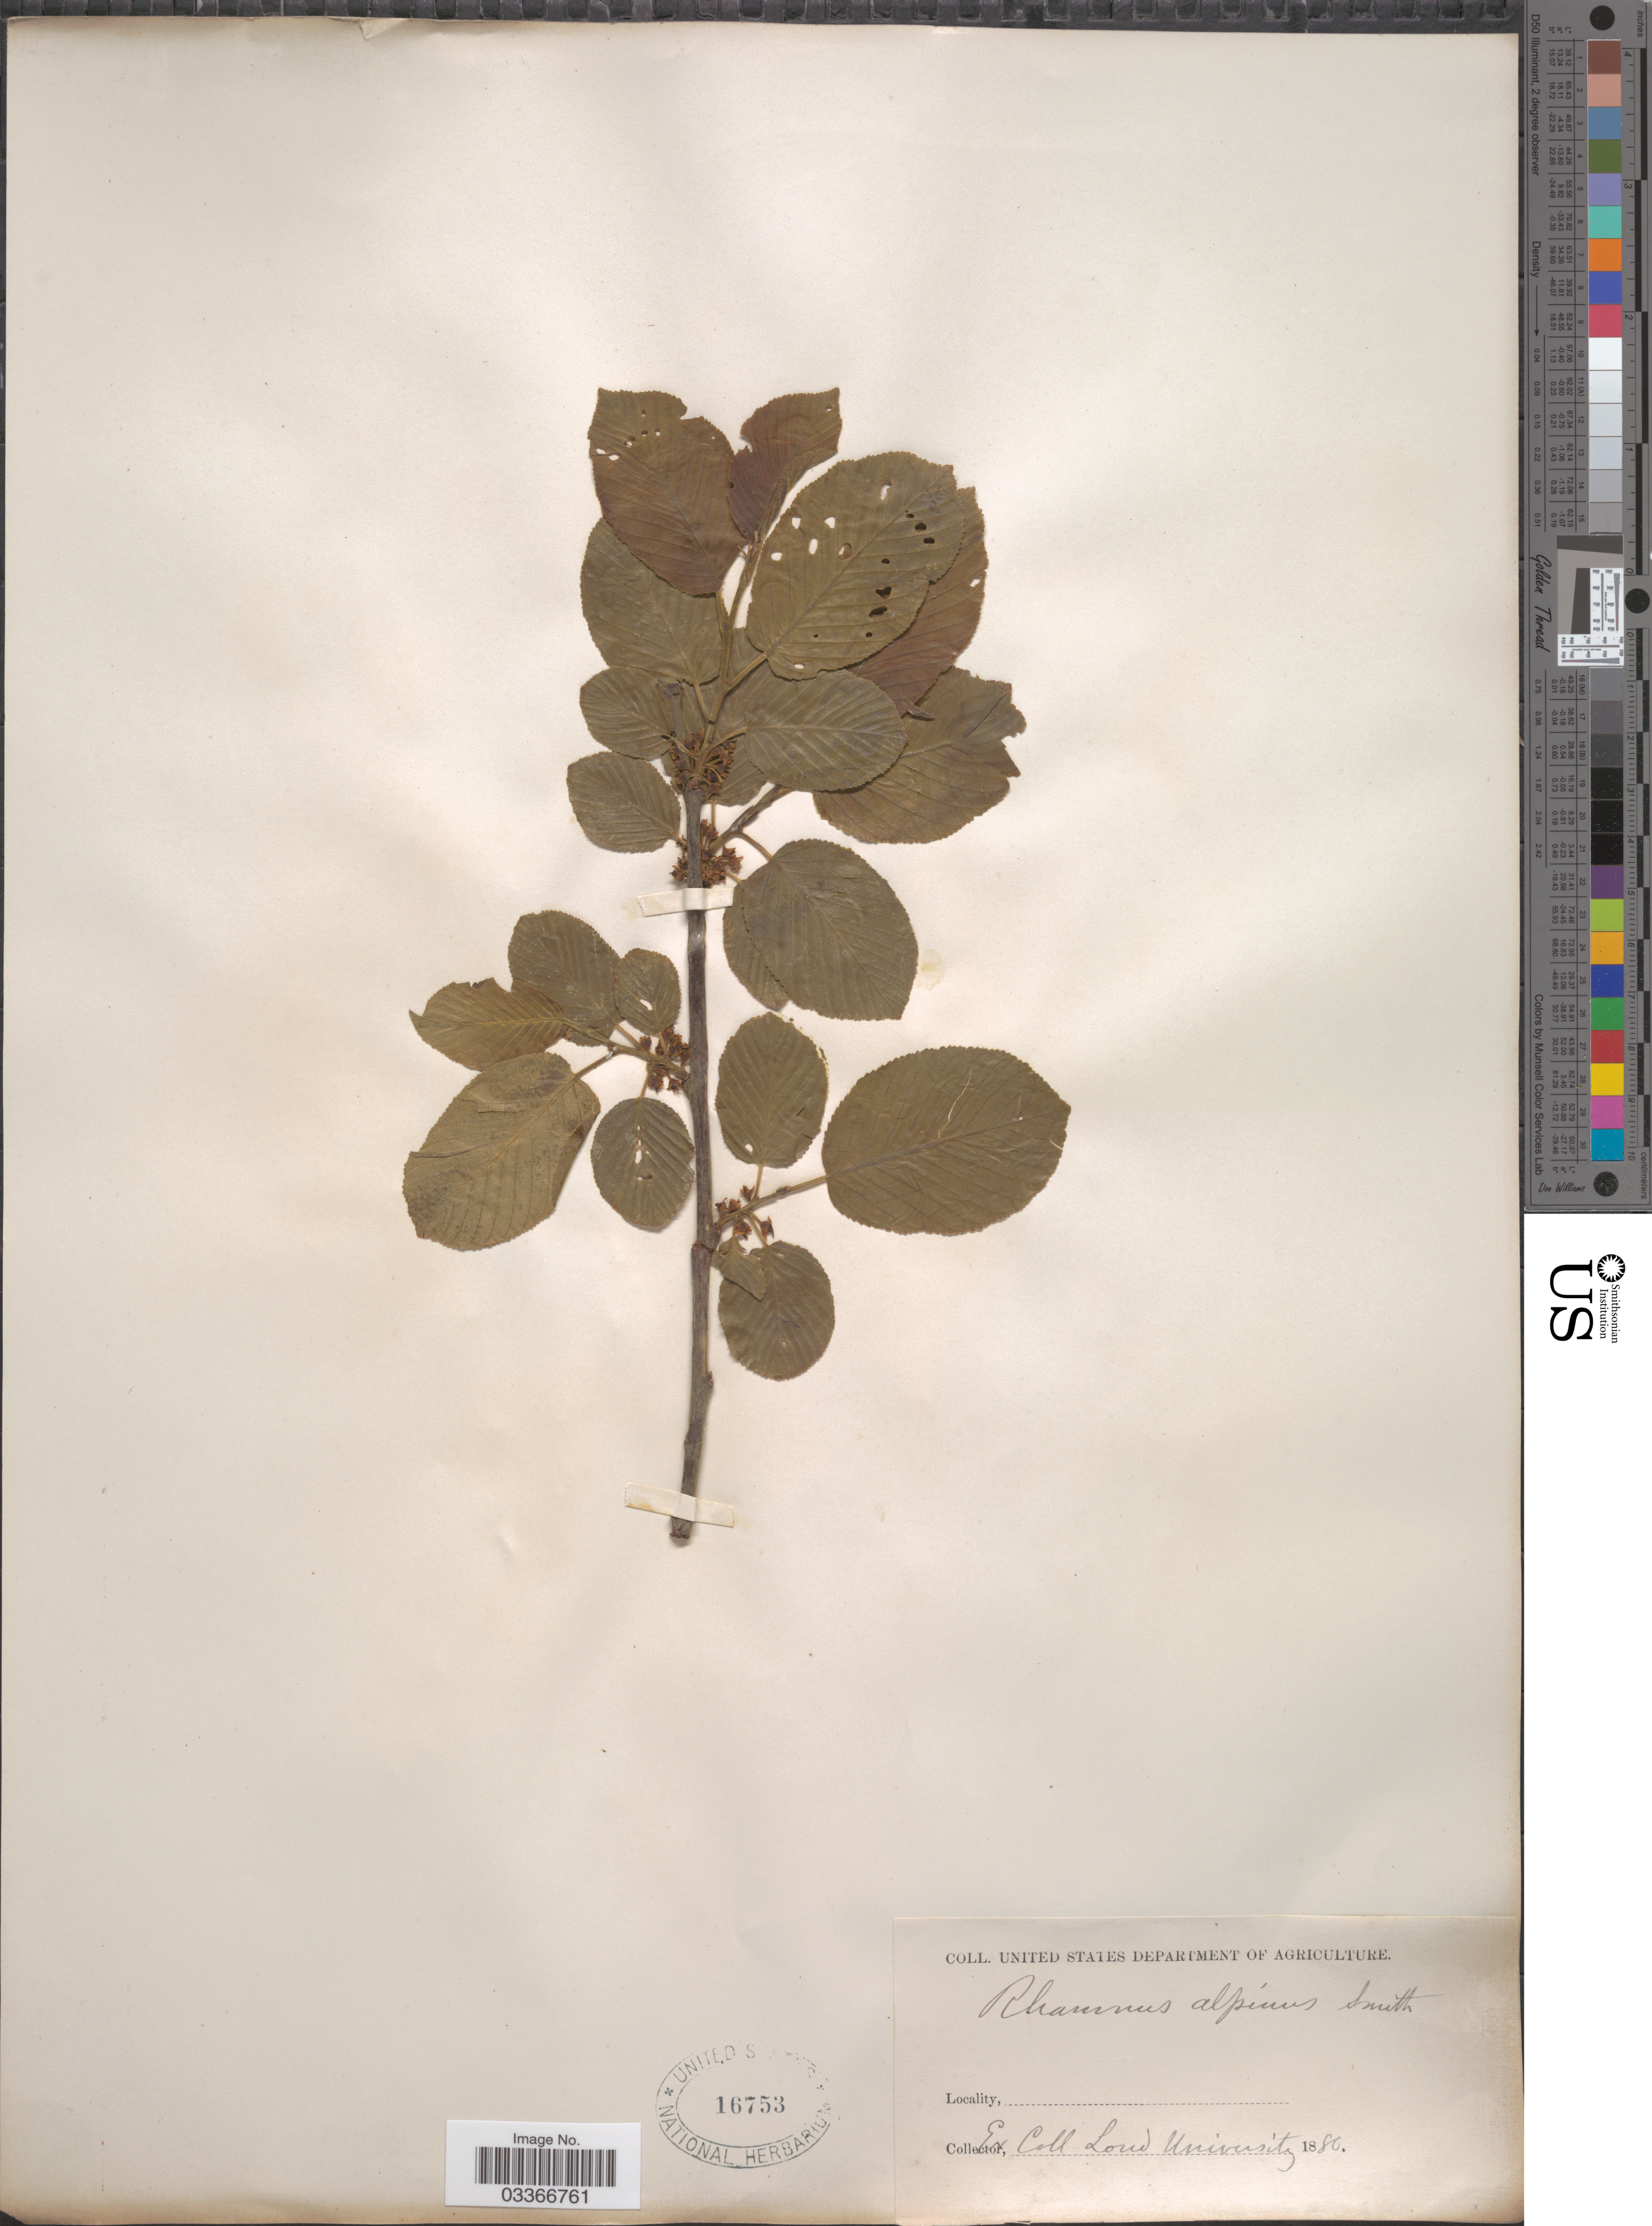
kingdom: Plantae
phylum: Tracheophyta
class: Magnoliopsida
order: Rosales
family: Rhamnaceae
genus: Rhamnus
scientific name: Rhamnus alpina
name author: L.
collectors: University of London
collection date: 1880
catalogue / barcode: US 16753